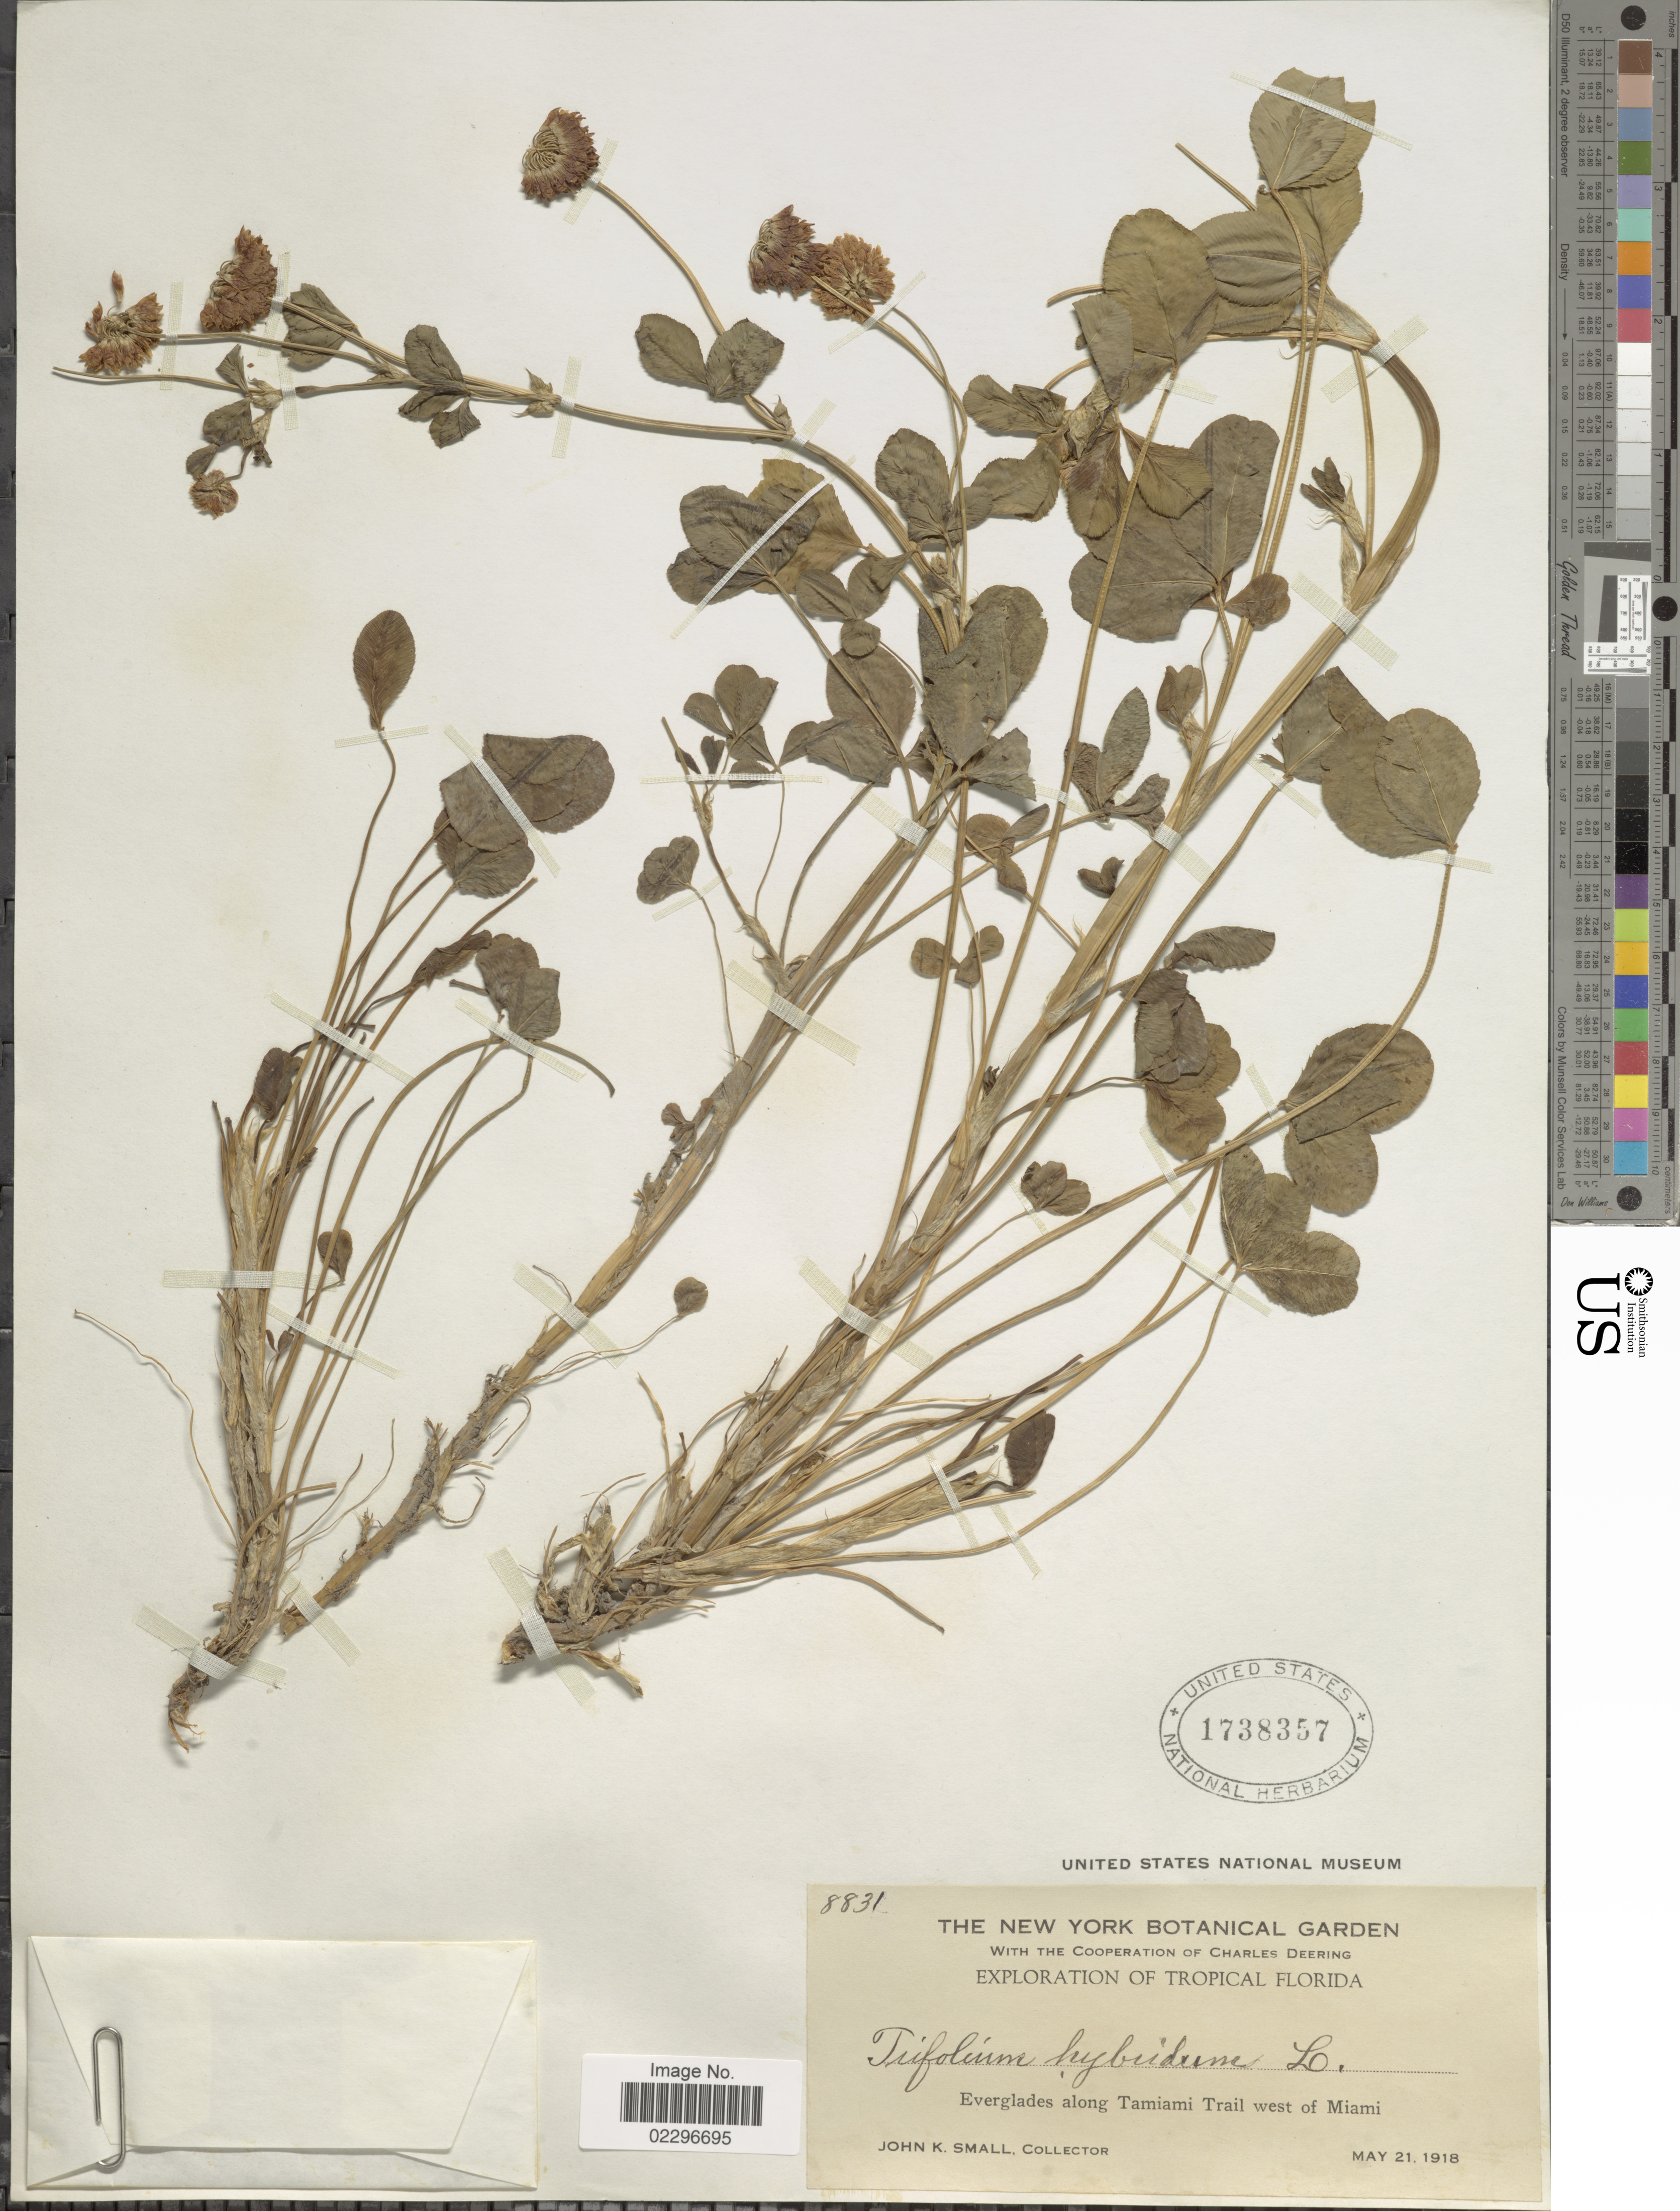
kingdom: Plantae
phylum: Tracheophyta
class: Magnoliopsida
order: Fabales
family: Fabaceae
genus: Trifolium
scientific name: Trifolium hybridum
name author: L.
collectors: J. K. Small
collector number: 8831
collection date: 1918-05-21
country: United States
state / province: Florida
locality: Tropical Florida. Everglades along Tamiami Trail west of Miami.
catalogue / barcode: US 1738357